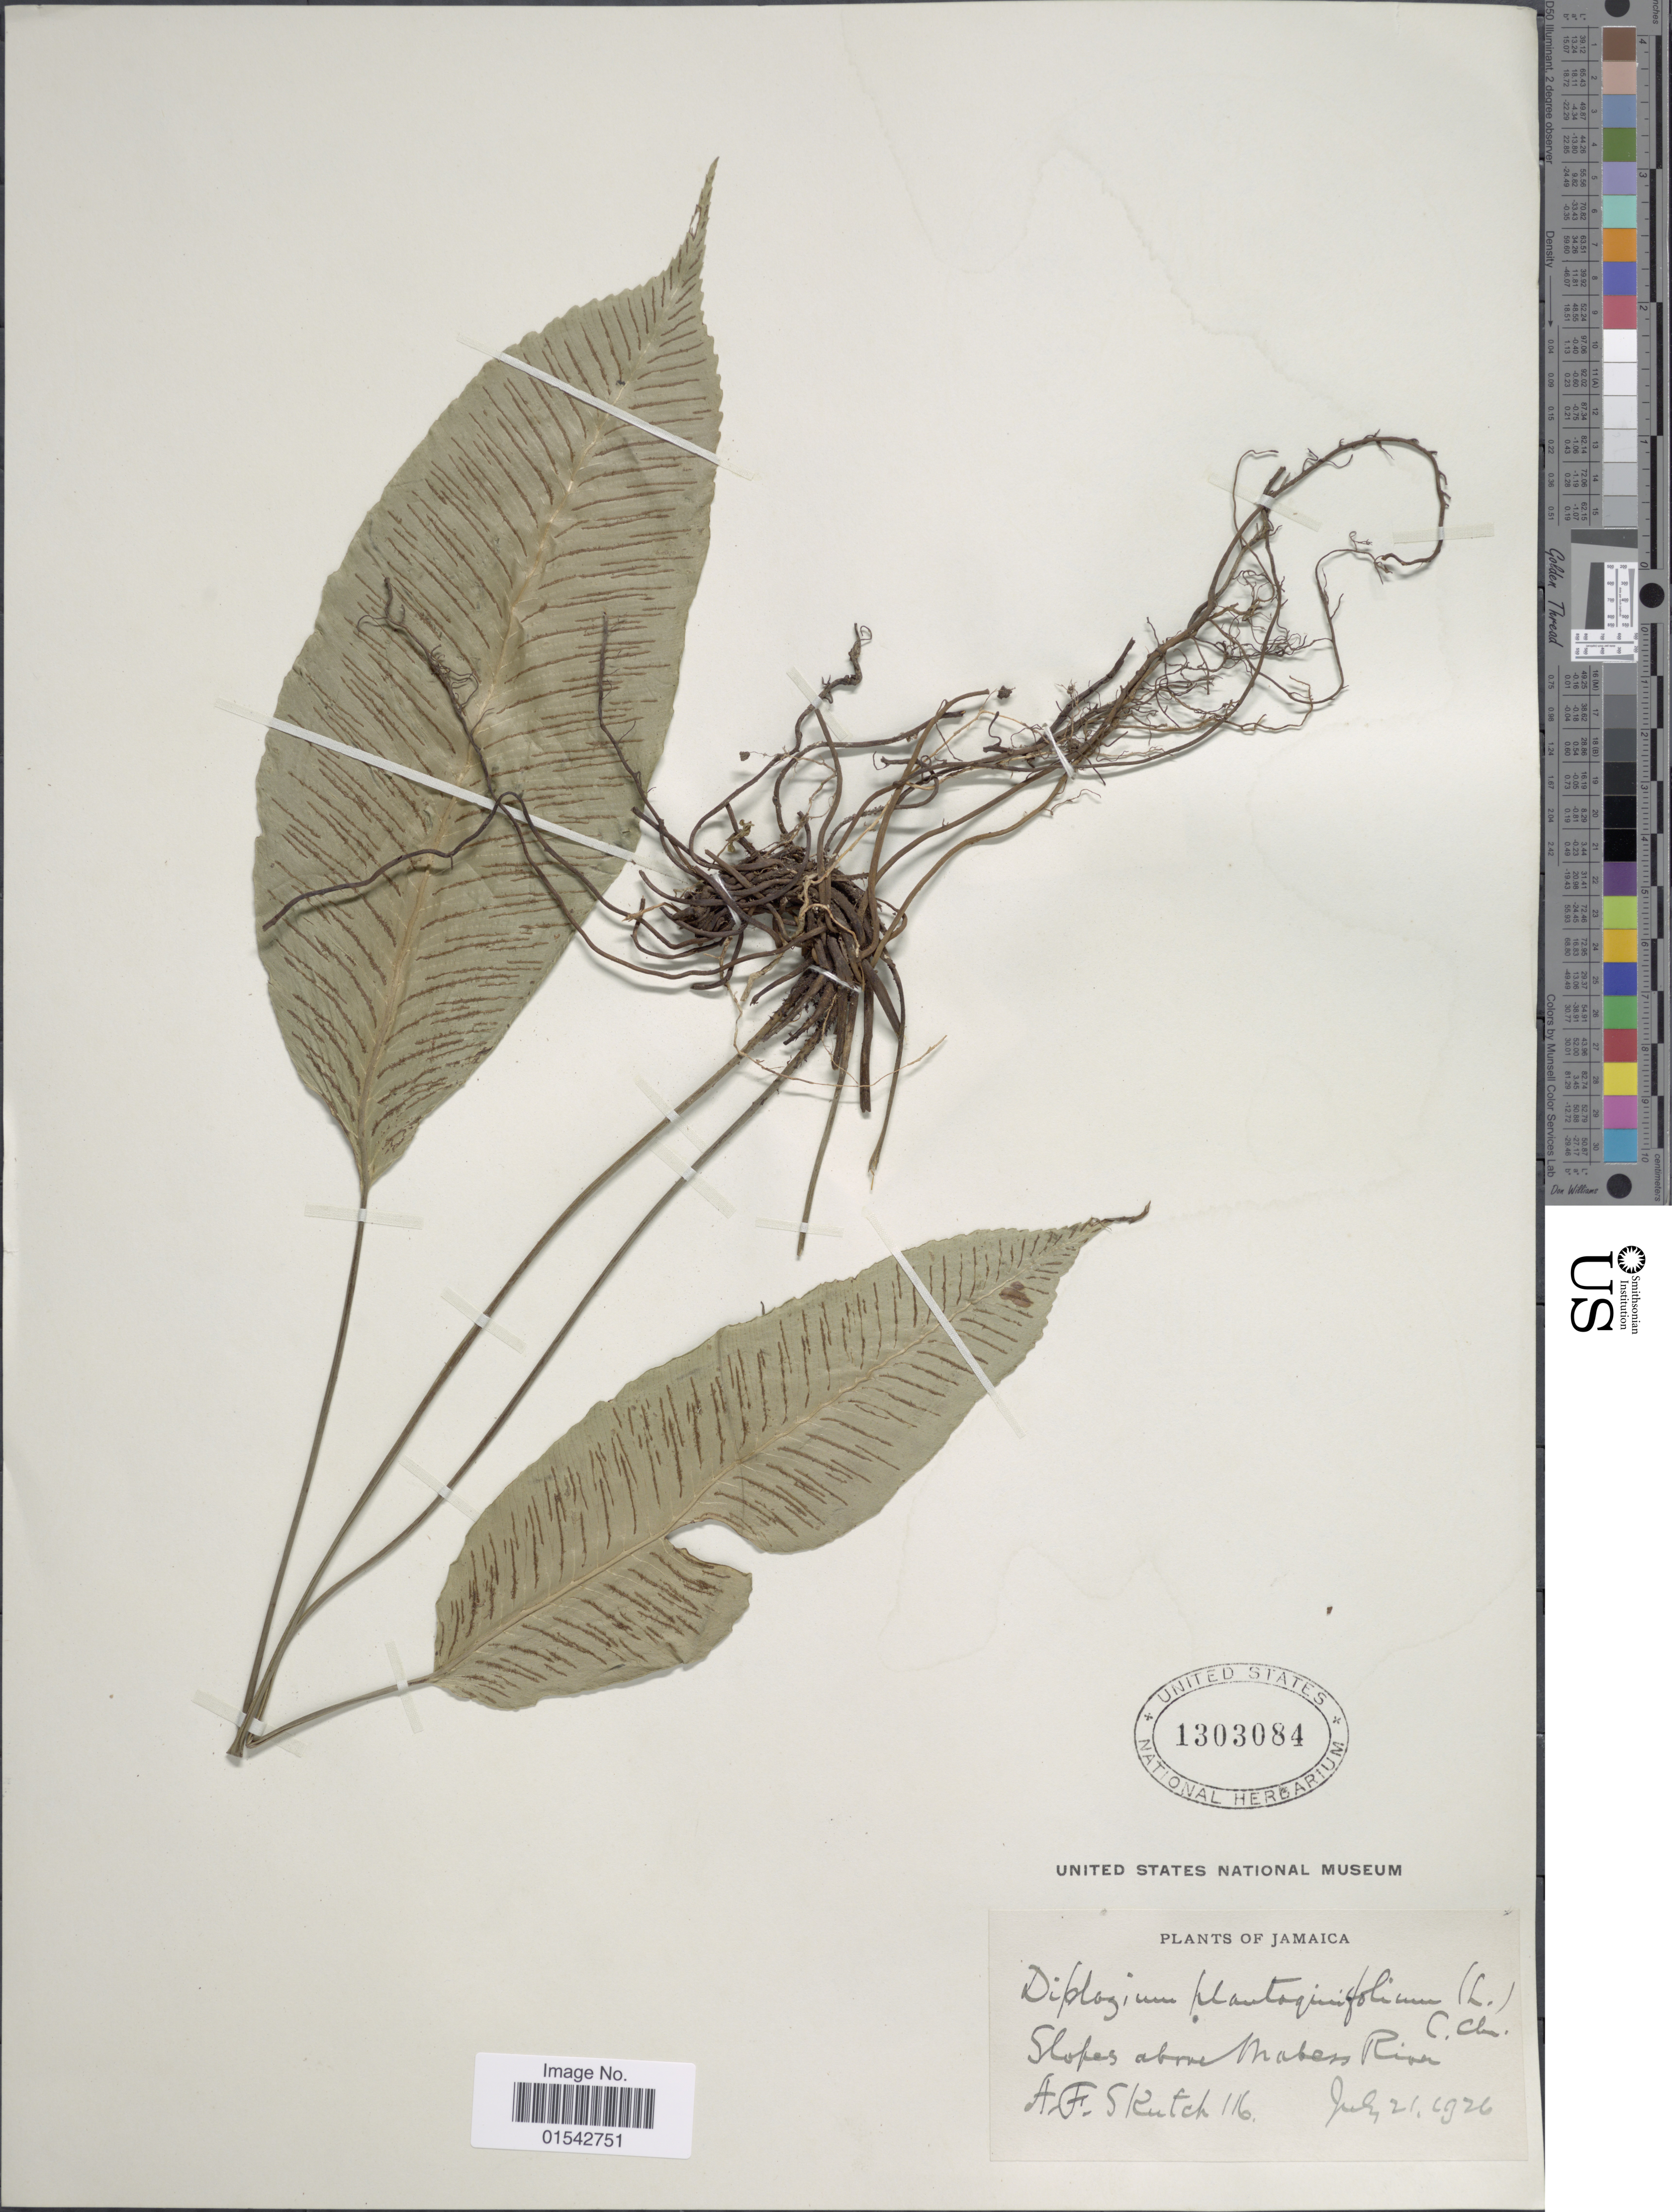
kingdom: Plantae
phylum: Tracheophyta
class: Polypodiopsida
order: Polypodiales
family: Athyriaceae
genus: Diplazium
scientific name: Diplazium plantaginifolium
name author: (L.) Urb.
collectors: A. F. Skutch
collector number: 116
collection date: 1926-07-21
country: Jamaica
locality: Slopes above Maben River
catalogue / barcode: US 1303084